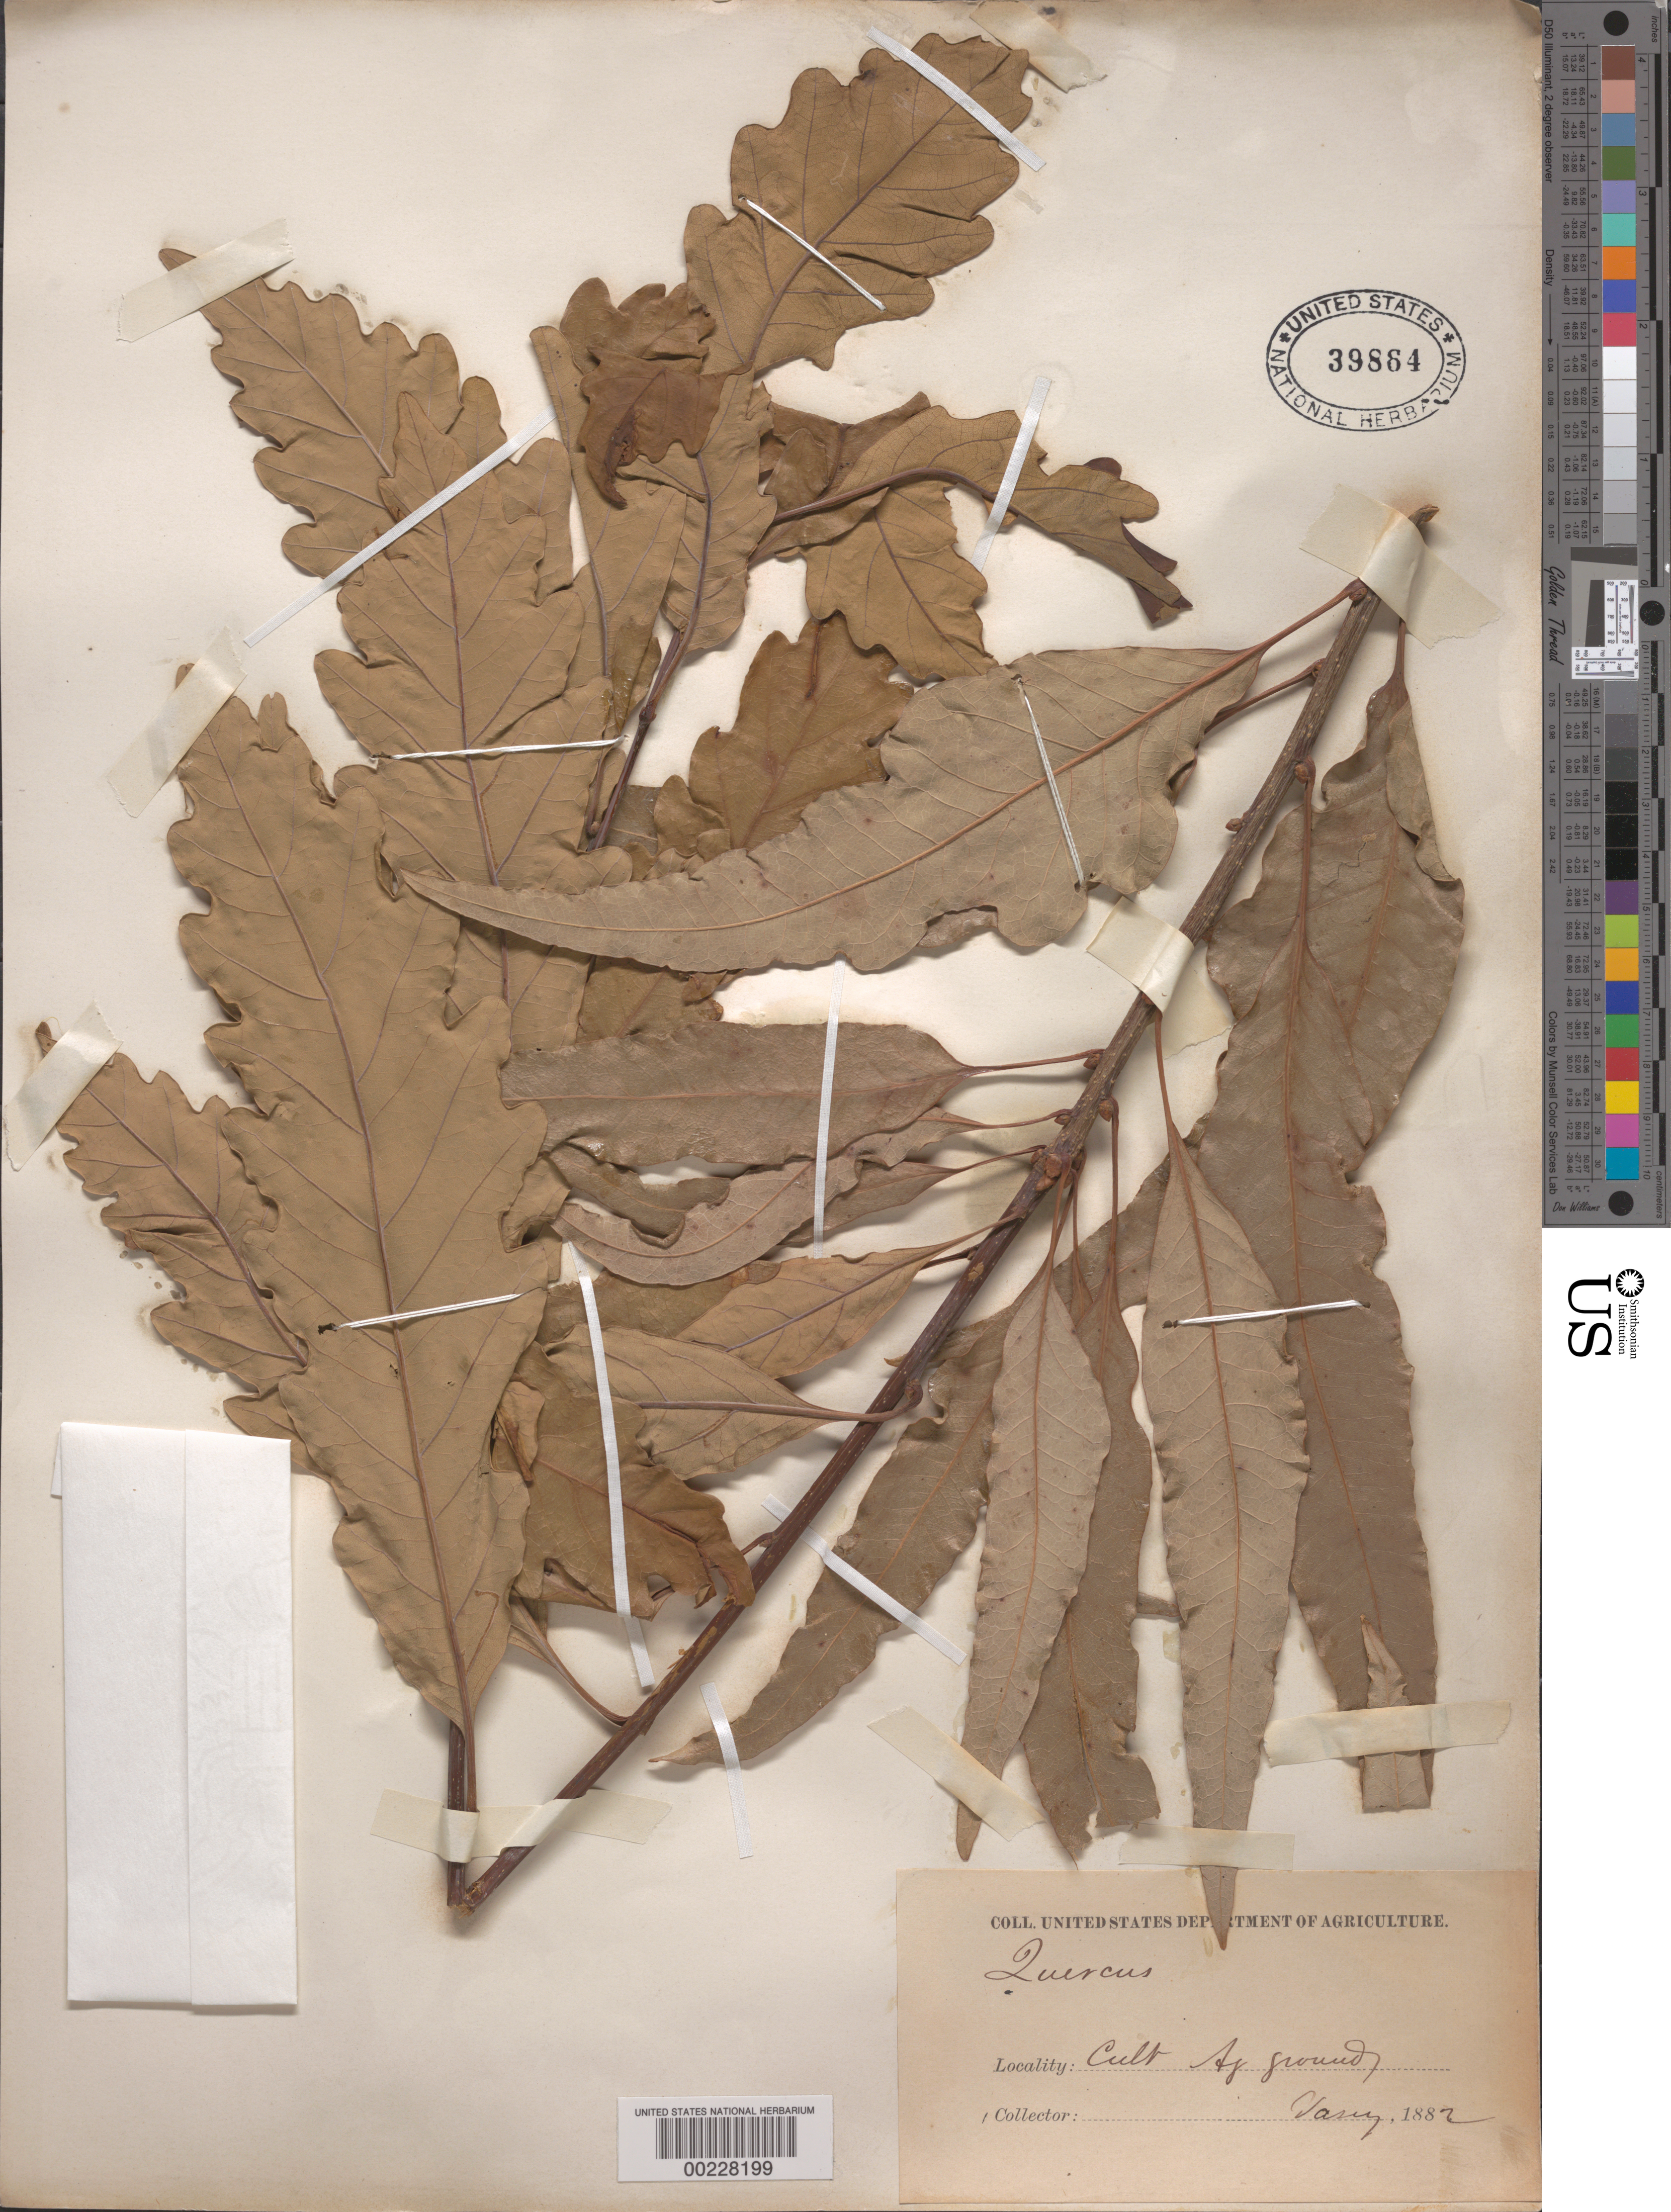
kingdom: Plantae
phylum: Tracheophyta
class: Magnoliopsida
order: Fagales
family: Fagaceae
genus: Quercus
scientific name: Quercus sp.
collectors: G. R. Vasey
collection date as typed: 1882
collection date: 1882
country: United States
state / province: District of Columbia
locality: Agriculture grounds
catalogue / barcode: US 39864